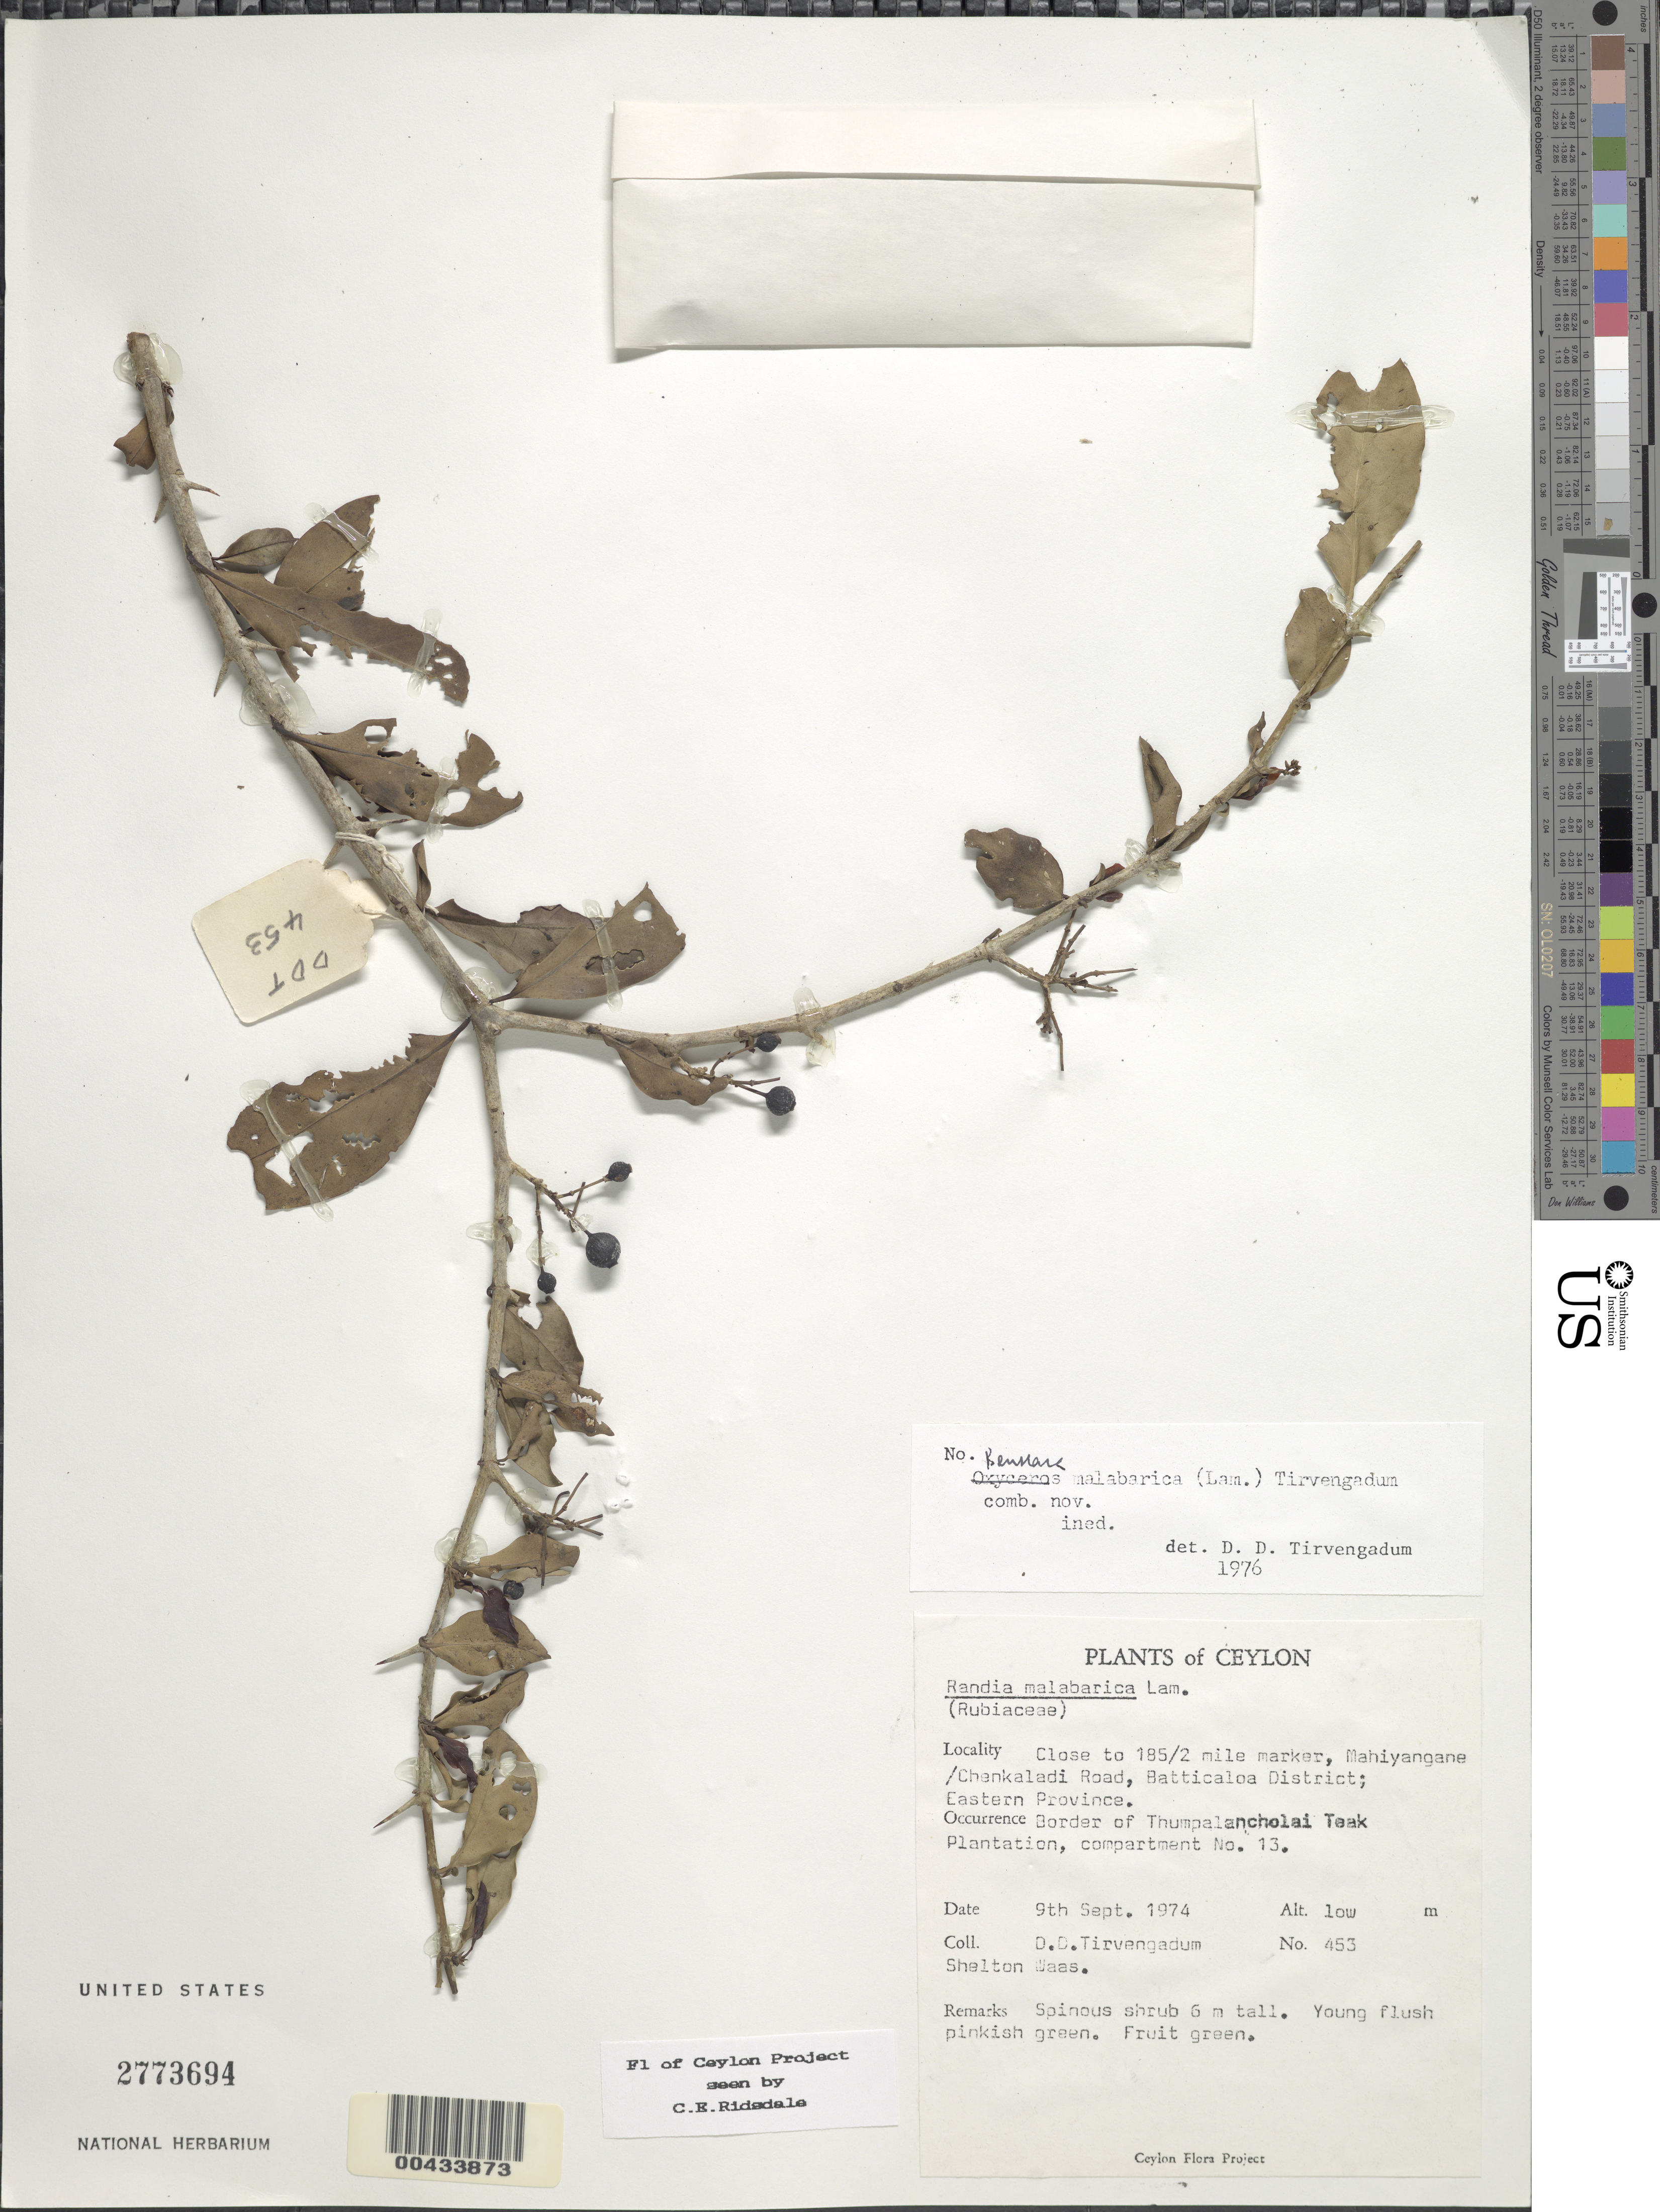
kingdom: Plantae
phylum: Tracheophyta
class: Magnoliopsida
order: Gentianales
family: Rubiaceae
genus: Benkara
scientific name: Benkara malabarica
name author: (Lam.) Tirveng.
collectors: D. Tirvengadum & S. Waas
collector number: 453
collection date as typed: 09 Sep 1974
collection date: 1974-09-09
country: Sri Lanka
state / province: Eastern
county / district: Batticaloa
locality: close to 185/2 mile marker, Mahiyangane-Chenkaladi Rd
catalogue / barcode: US 2773694